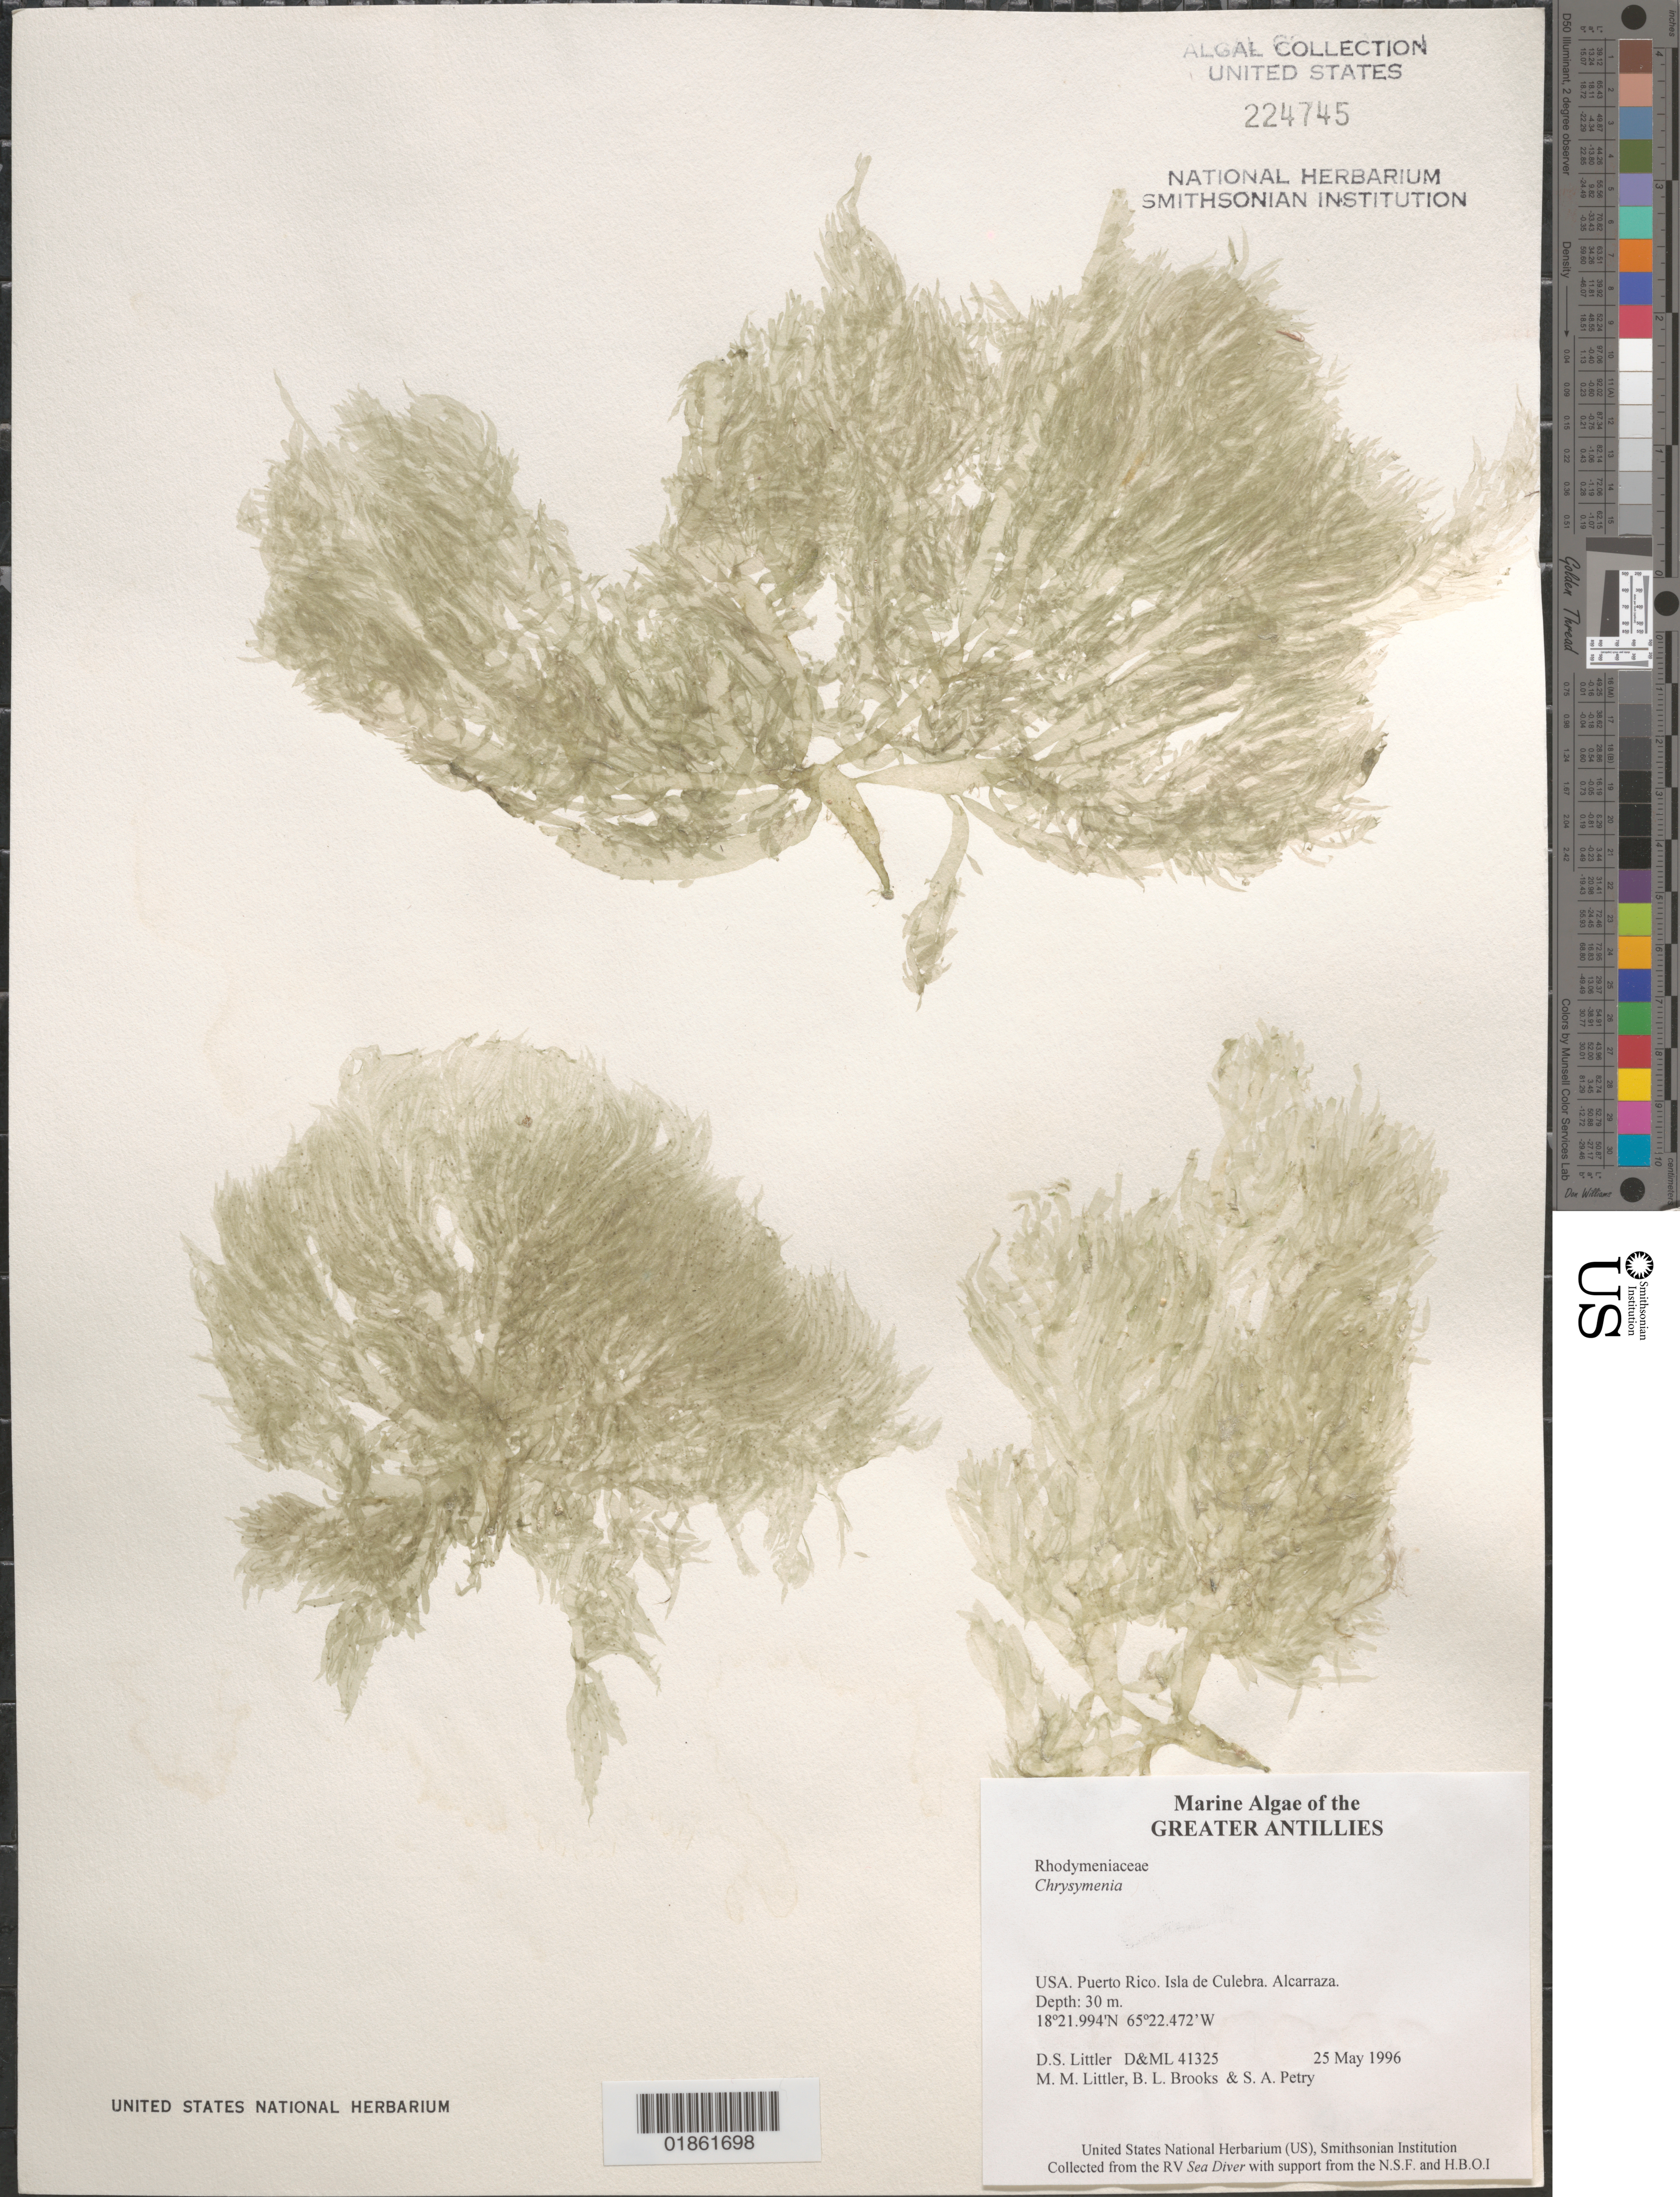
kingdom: Plantae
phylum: Rhodophyta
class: Florideophyceae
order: Rhodymeniales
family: Rhodymeniaceae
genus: Chrysymenia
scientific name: Chrysymenia sp.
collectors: D. S. Littler & M. M. Littler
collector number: D&ML 41325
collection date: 1996-05-25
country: Puerto Rico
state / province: Culebra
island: Culebra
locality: Culebra Is. NW of Alcarraza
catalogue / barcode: US 224745